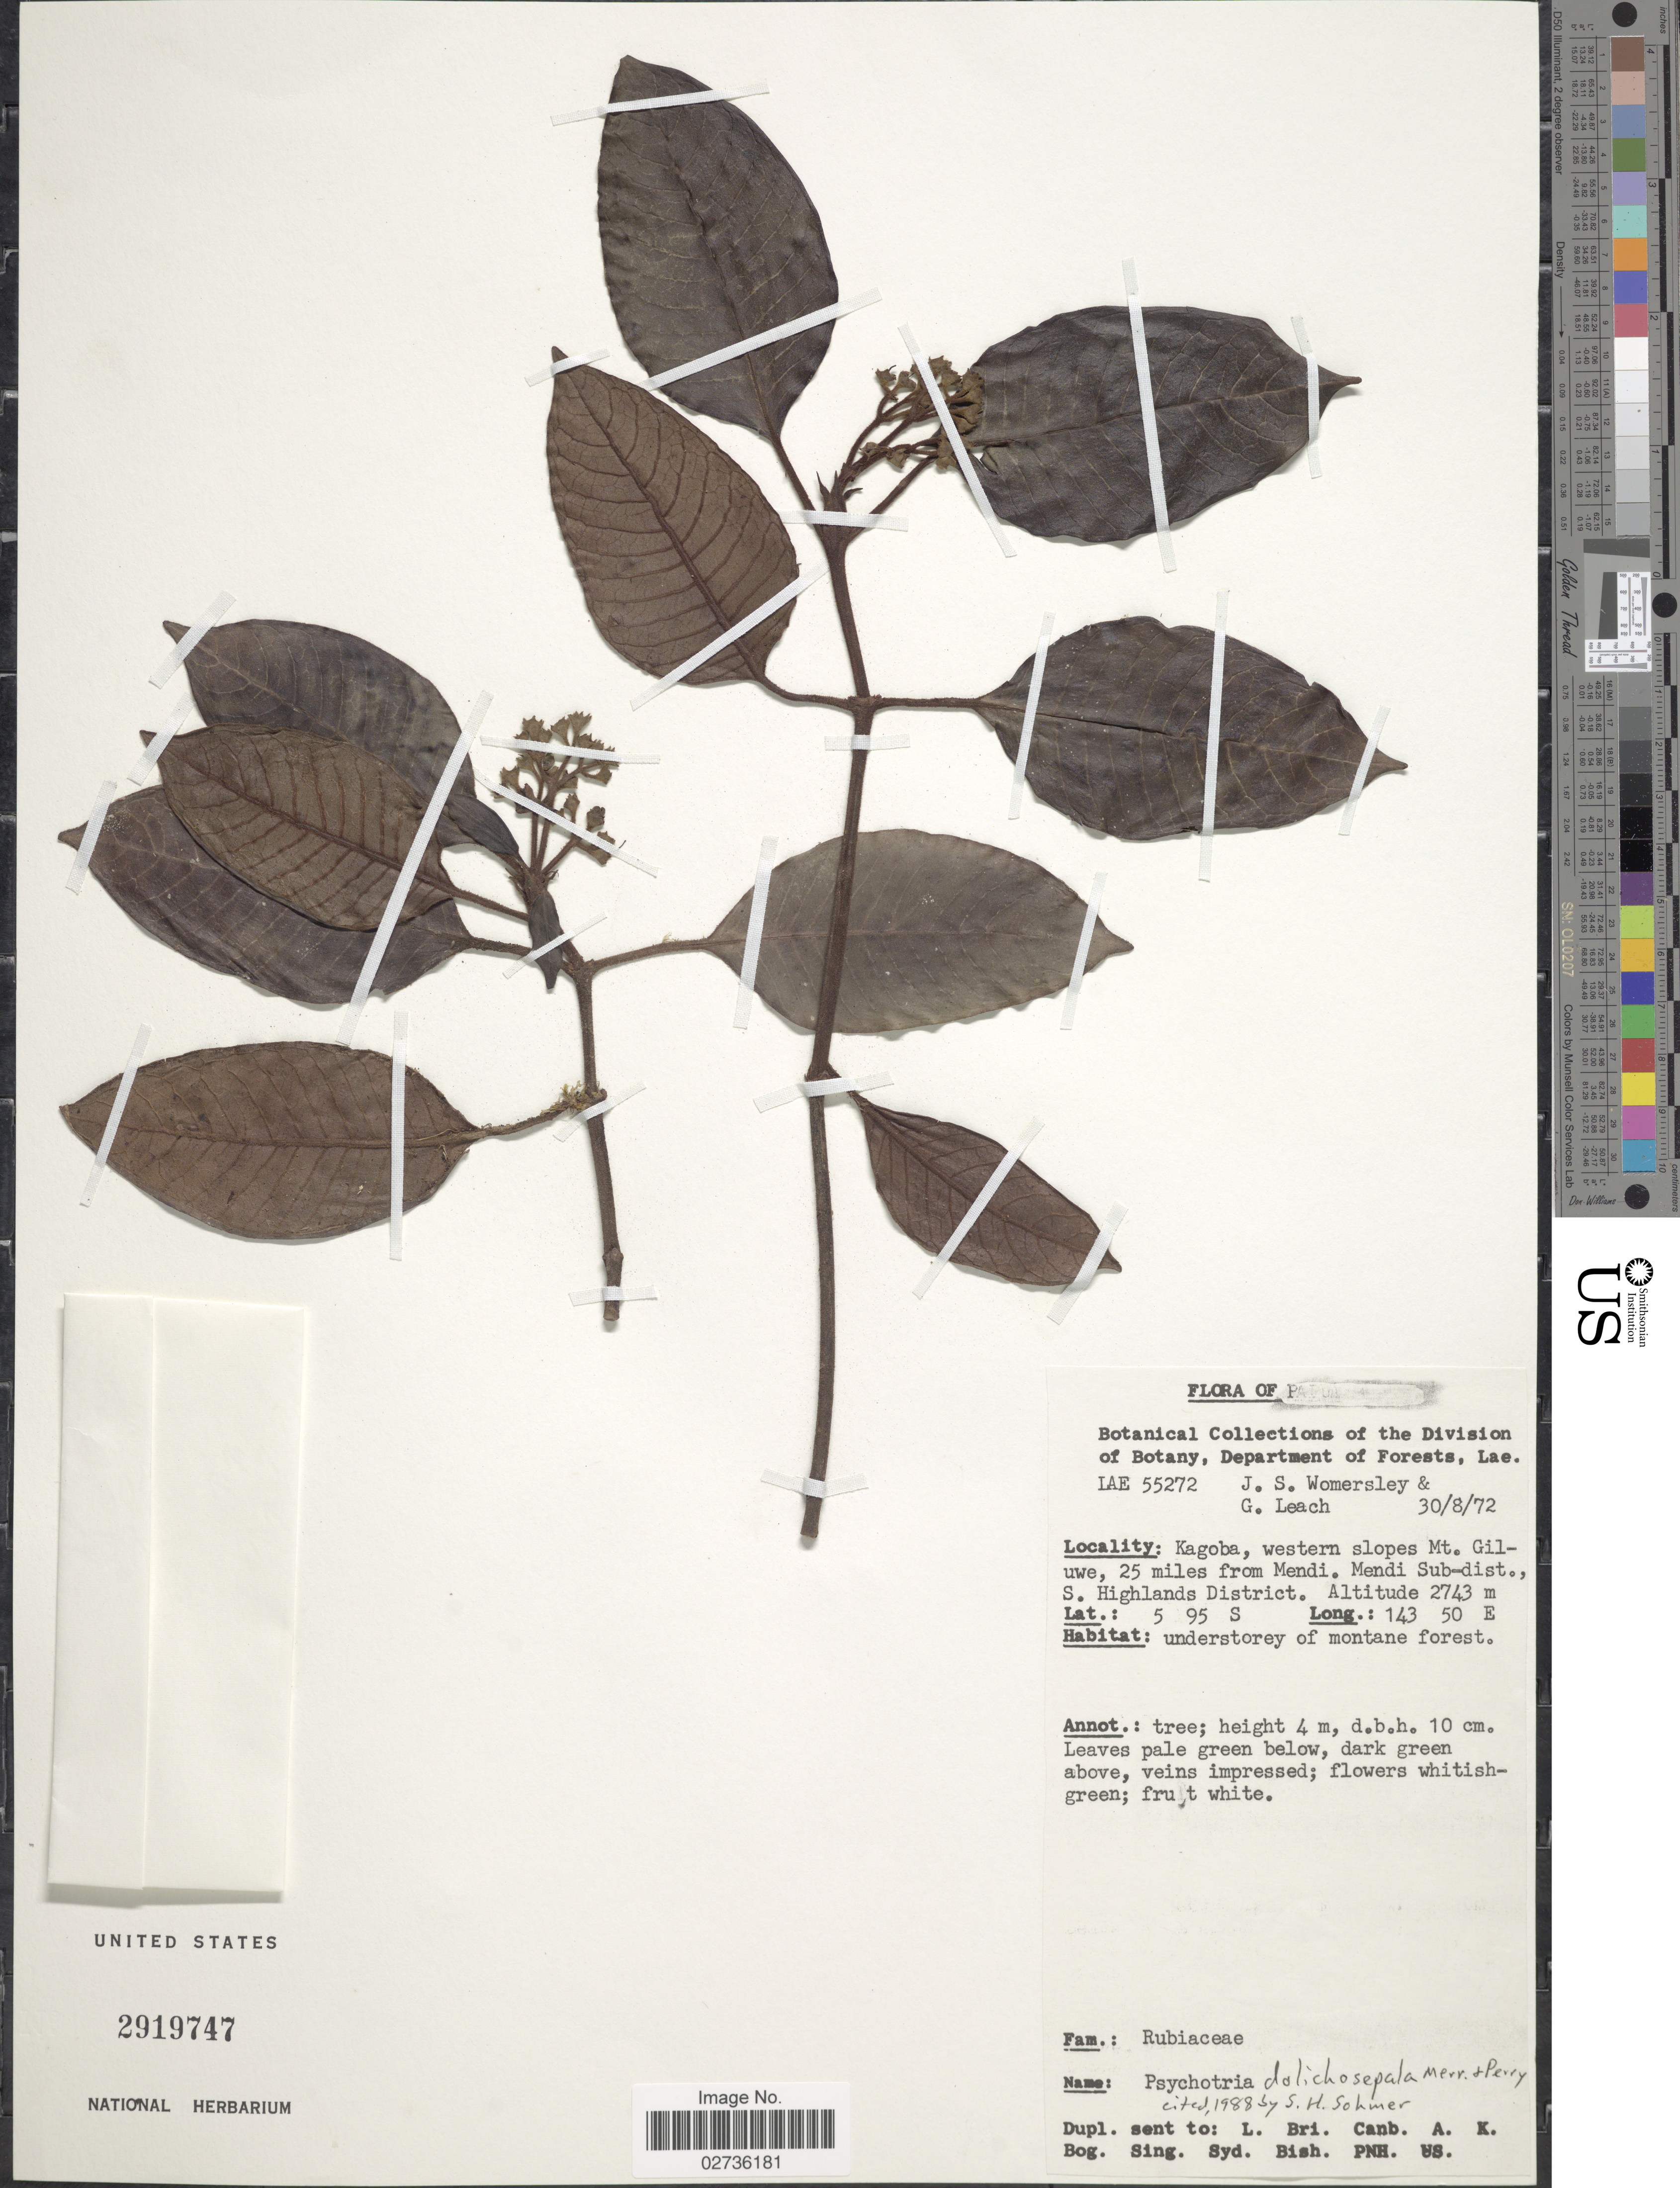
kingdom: Plantae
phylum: Tracheophyta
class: Magnoliopsida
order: Gentianales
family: Rubiaceae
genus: Psychotria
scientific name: Psychotria dolichosepala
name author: Merr. & L.M. Perry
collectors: J. S. Womersley & G. Leach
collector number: LAE 55272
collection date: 1972-08-30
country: Papua New Guinea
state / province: Southern Highlands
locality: Kagoba, western slopes Mt. Giluwe, 25 miles from Mendi. Mendi Sub-dist., S. Highlands District.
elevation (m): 2743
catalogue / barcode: US 2919747